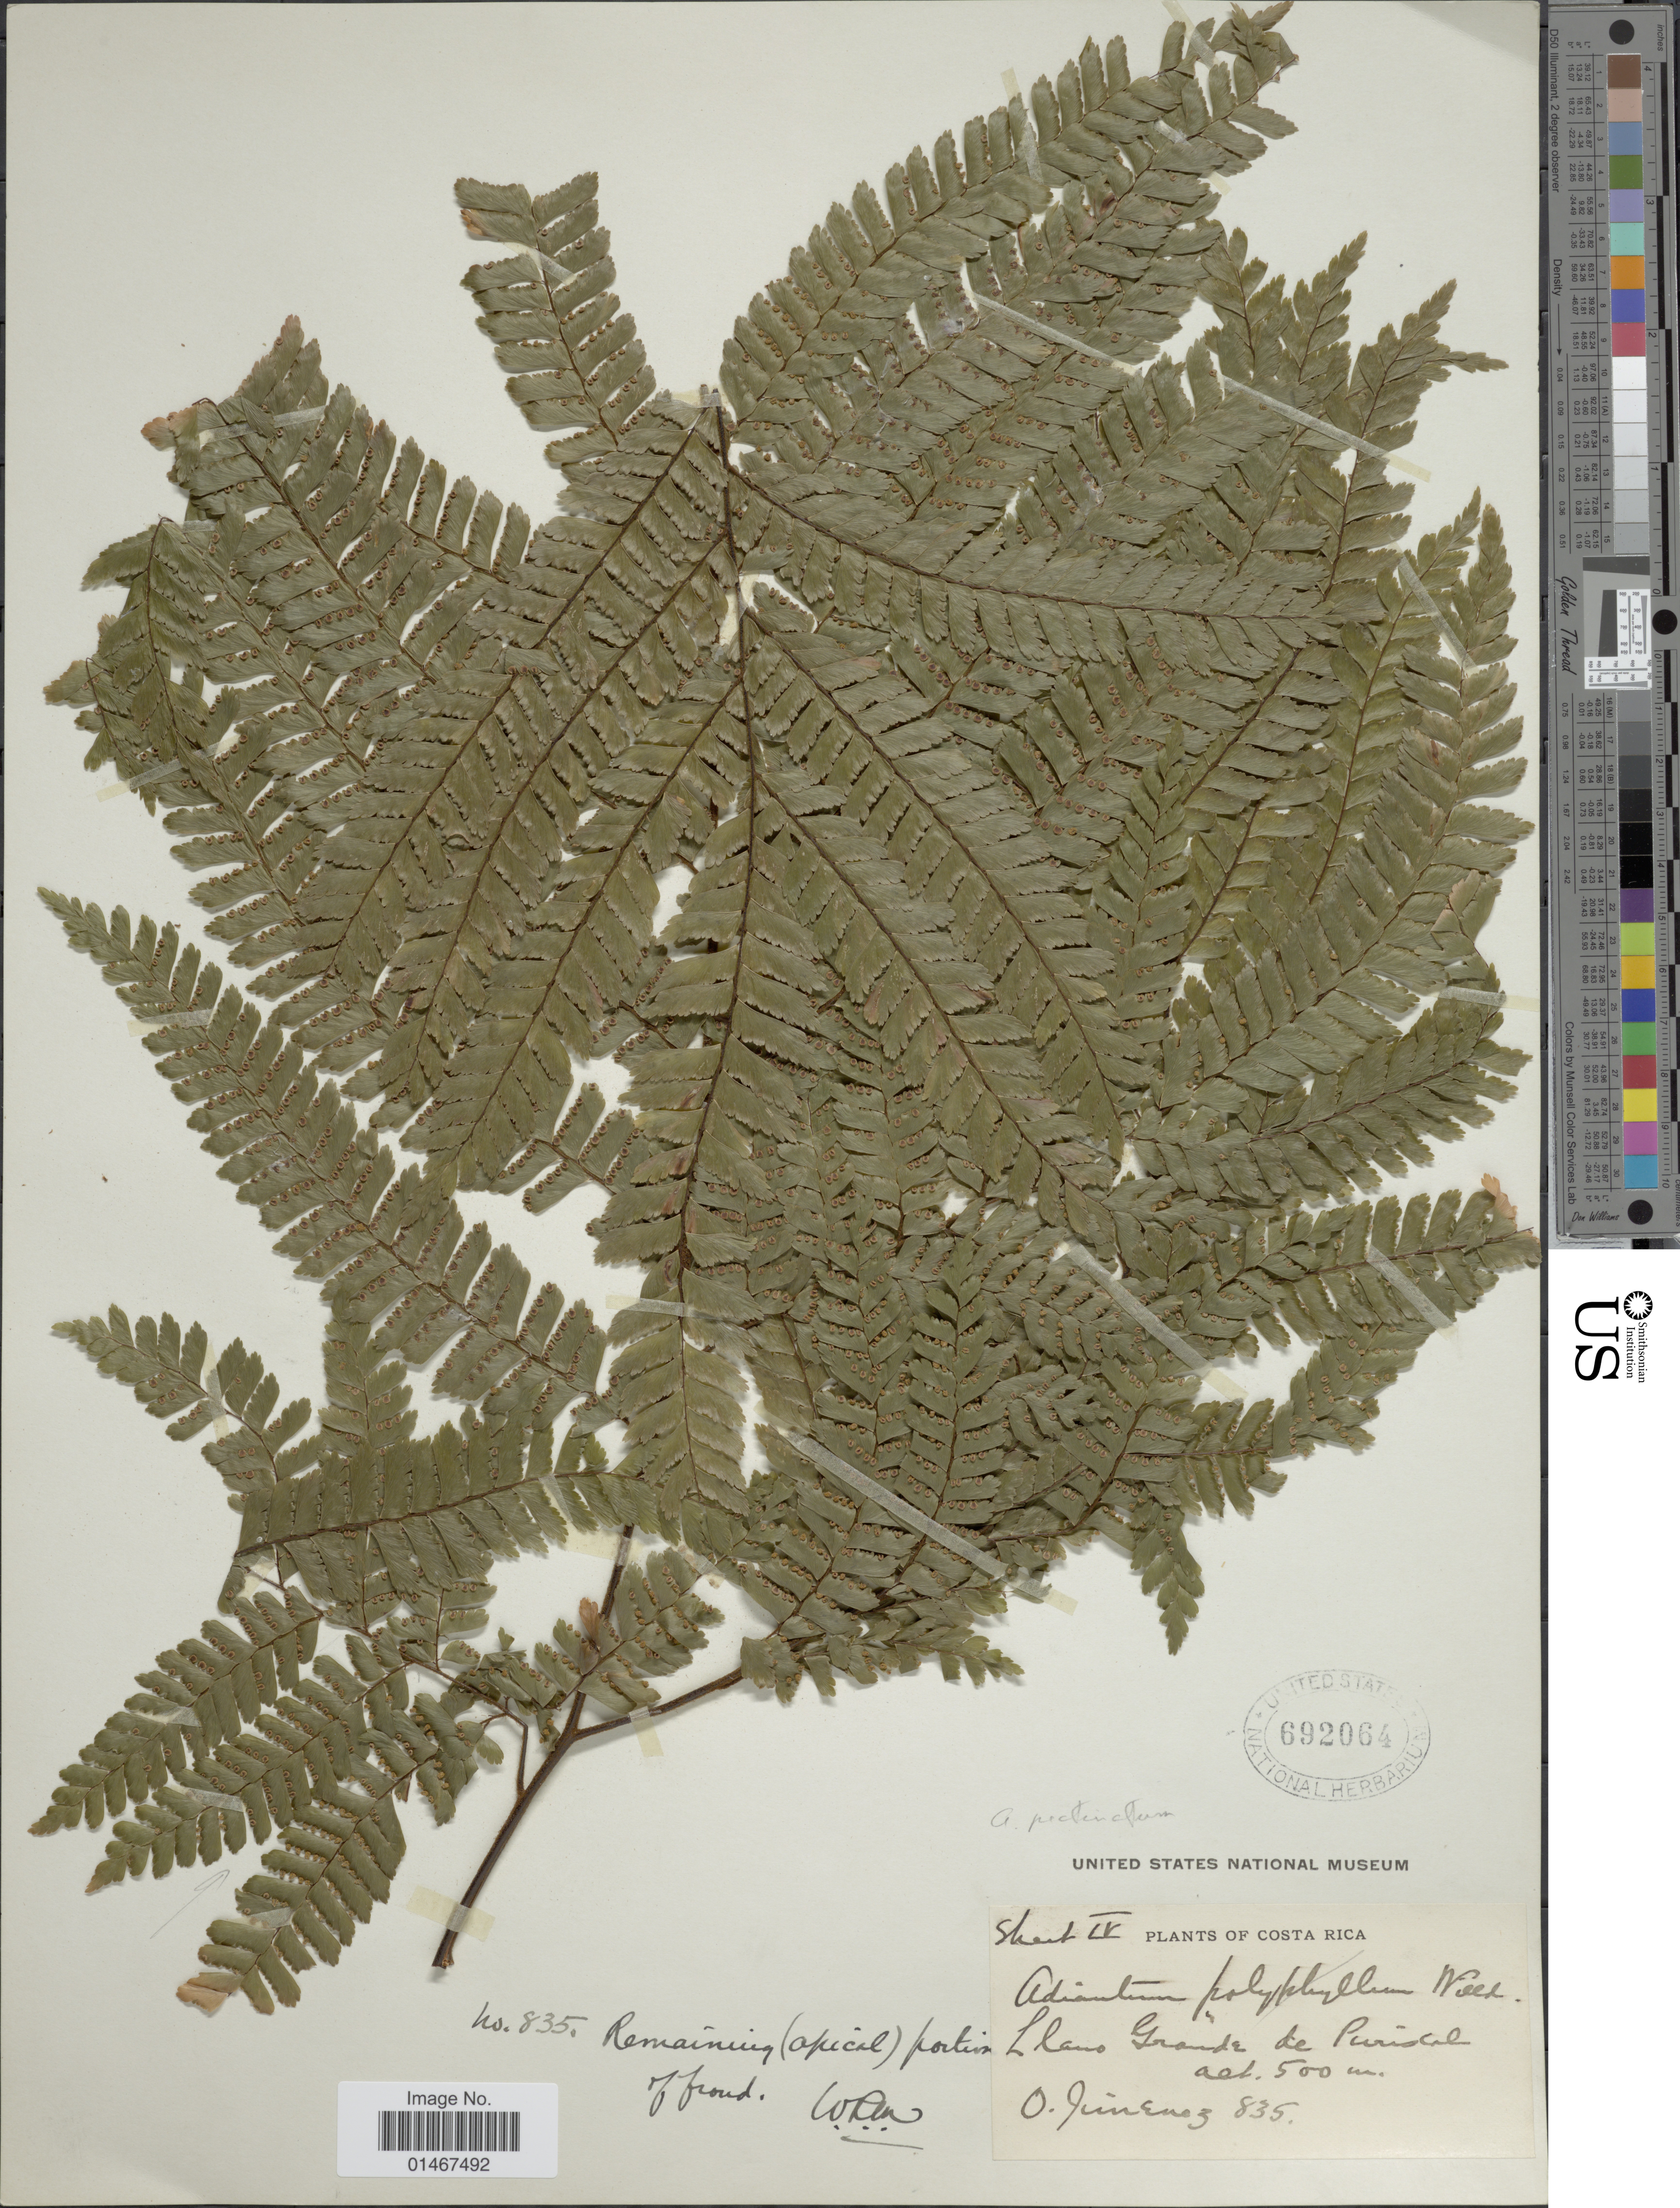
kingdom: Plantae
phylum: Tracheophyta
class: Polypodiopsida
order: Polypodiales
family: Pteridaceae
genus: Adiantum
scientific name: Adiantum pectinatum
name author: Kunze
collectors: O. Jiménez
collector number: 835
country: Costa Rica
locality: Llano Grande de Puriscal.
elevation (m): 500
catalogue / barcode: US 692064